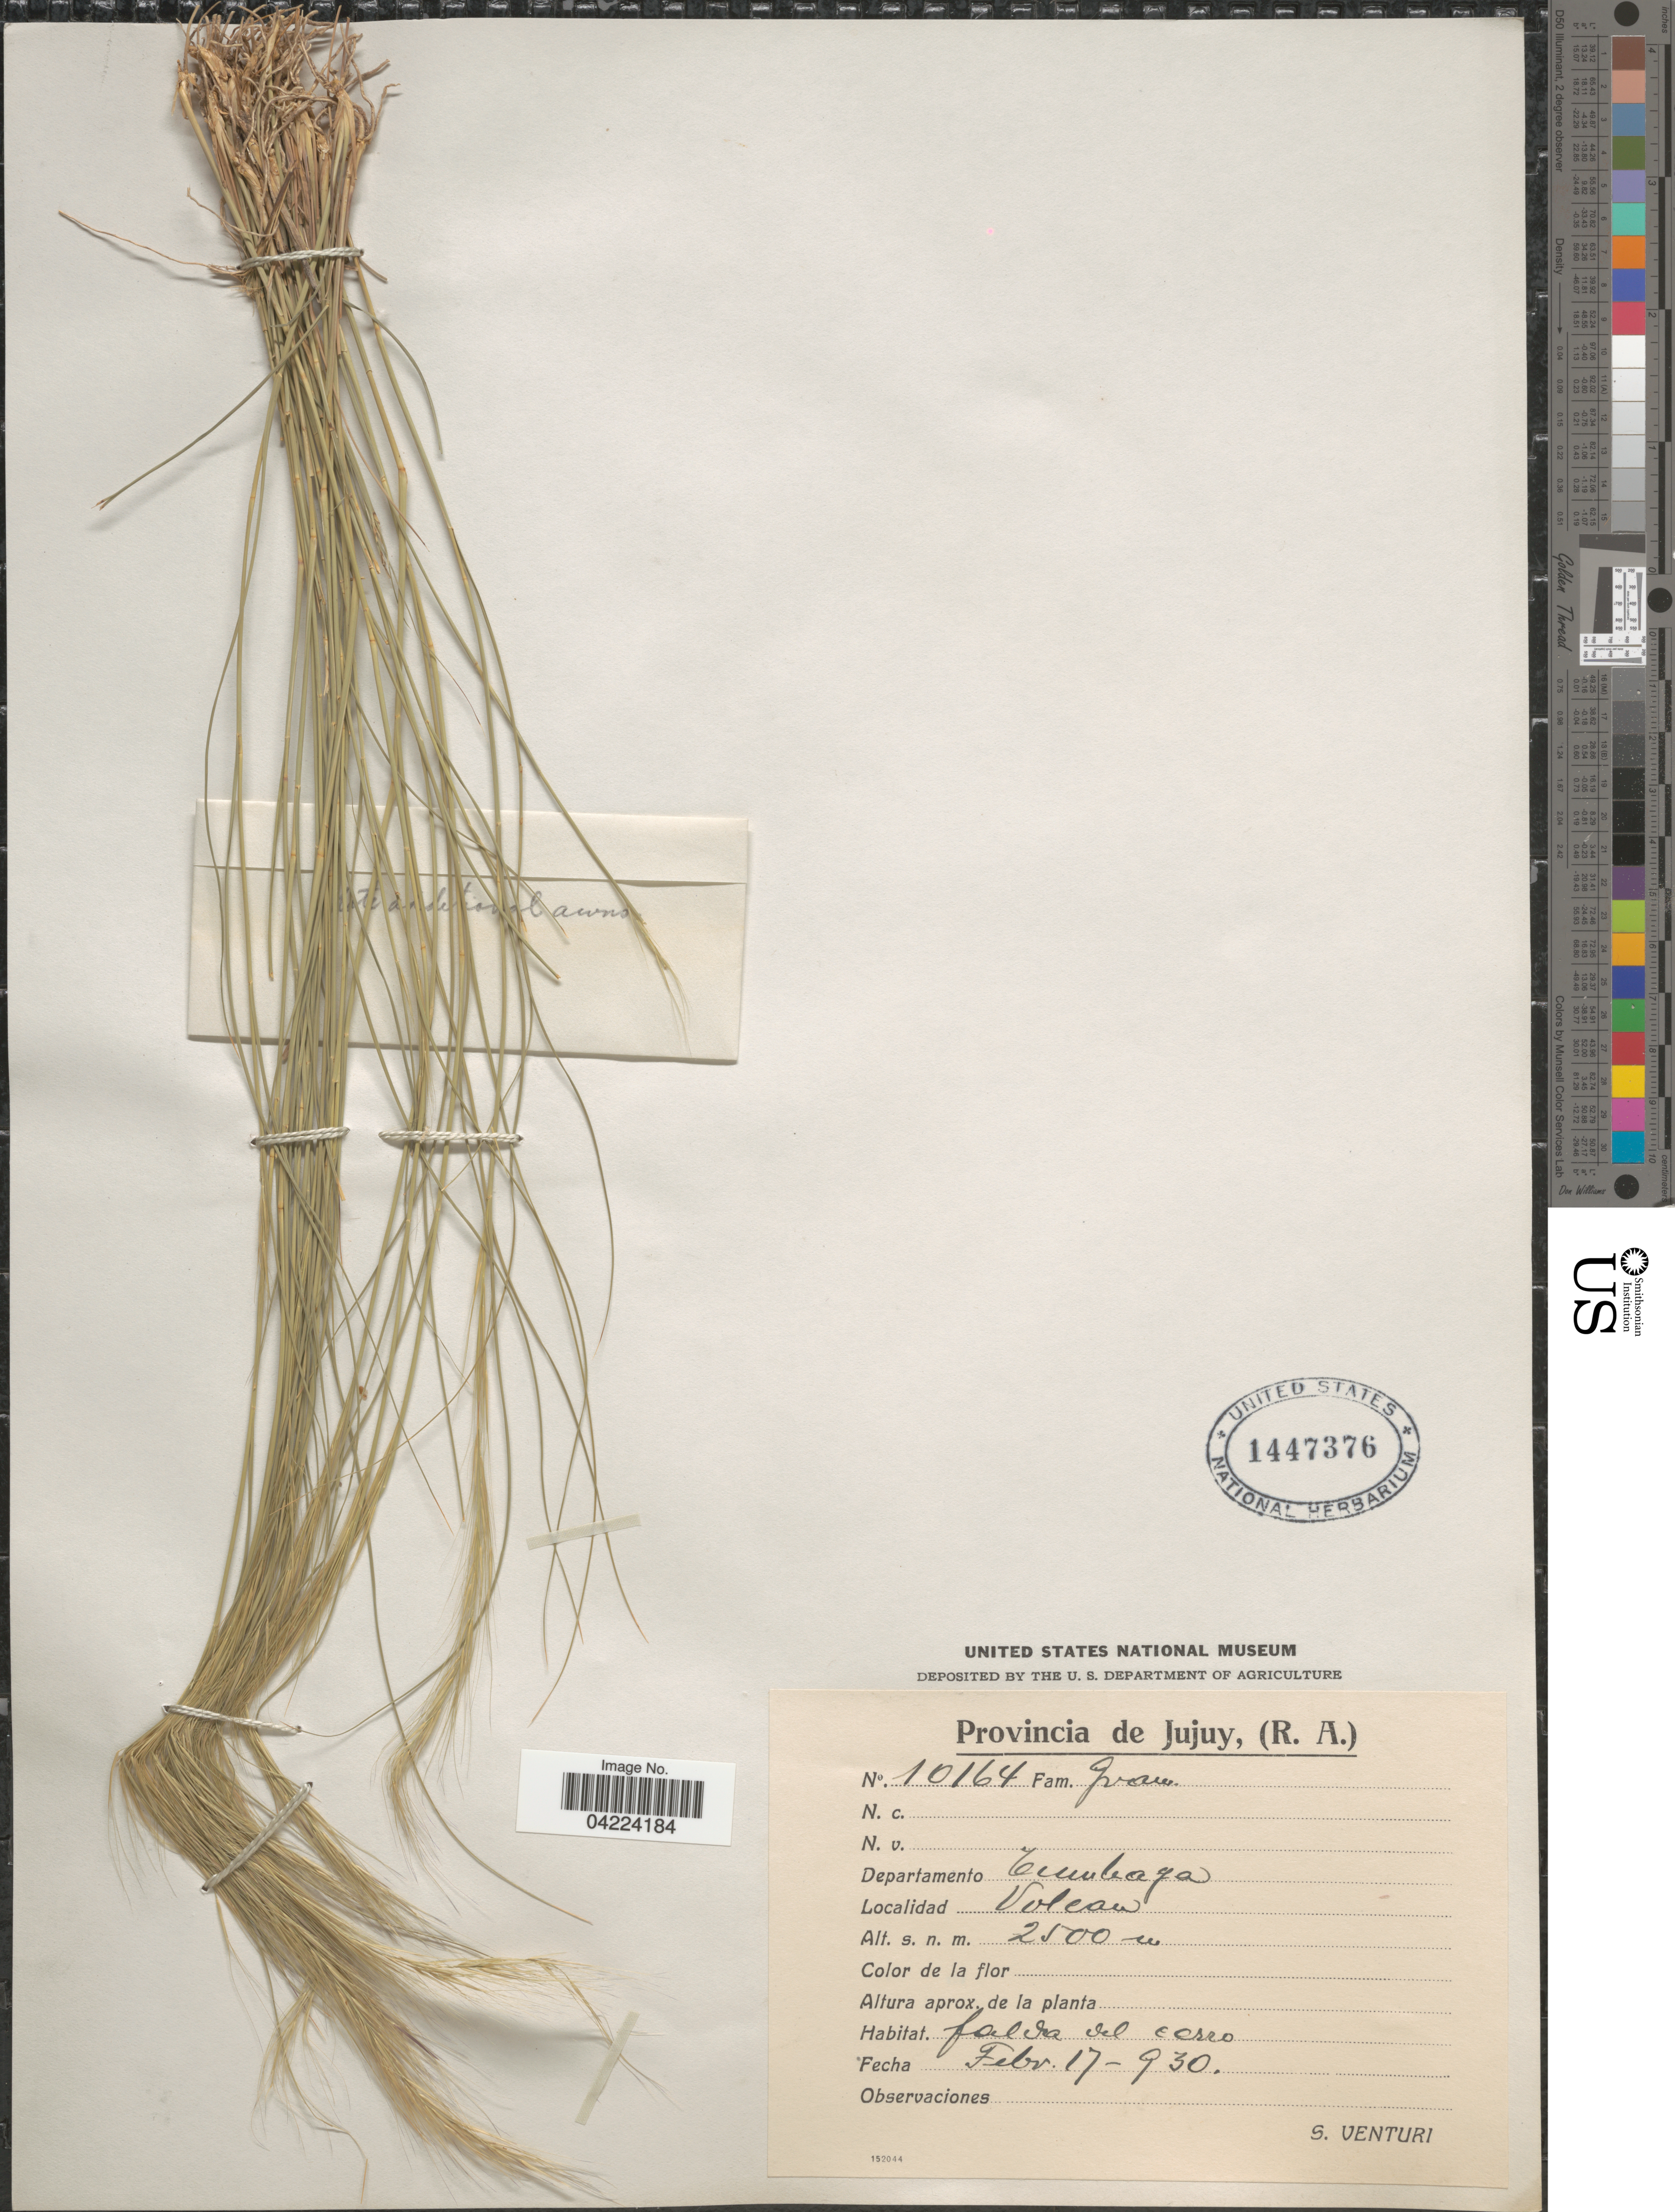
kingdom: Plantae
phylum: Tracheophyta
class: Liliopsida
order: Poales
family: Poaceae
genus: Aristida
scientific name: Aristida adscensionis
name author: L.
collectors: S. Venturi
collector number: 10164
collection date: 1930-02-17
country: Argentina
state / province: Jujuy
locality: Departamento Tumbaya. Volcan.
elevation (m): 2500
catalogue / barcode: US 1447376